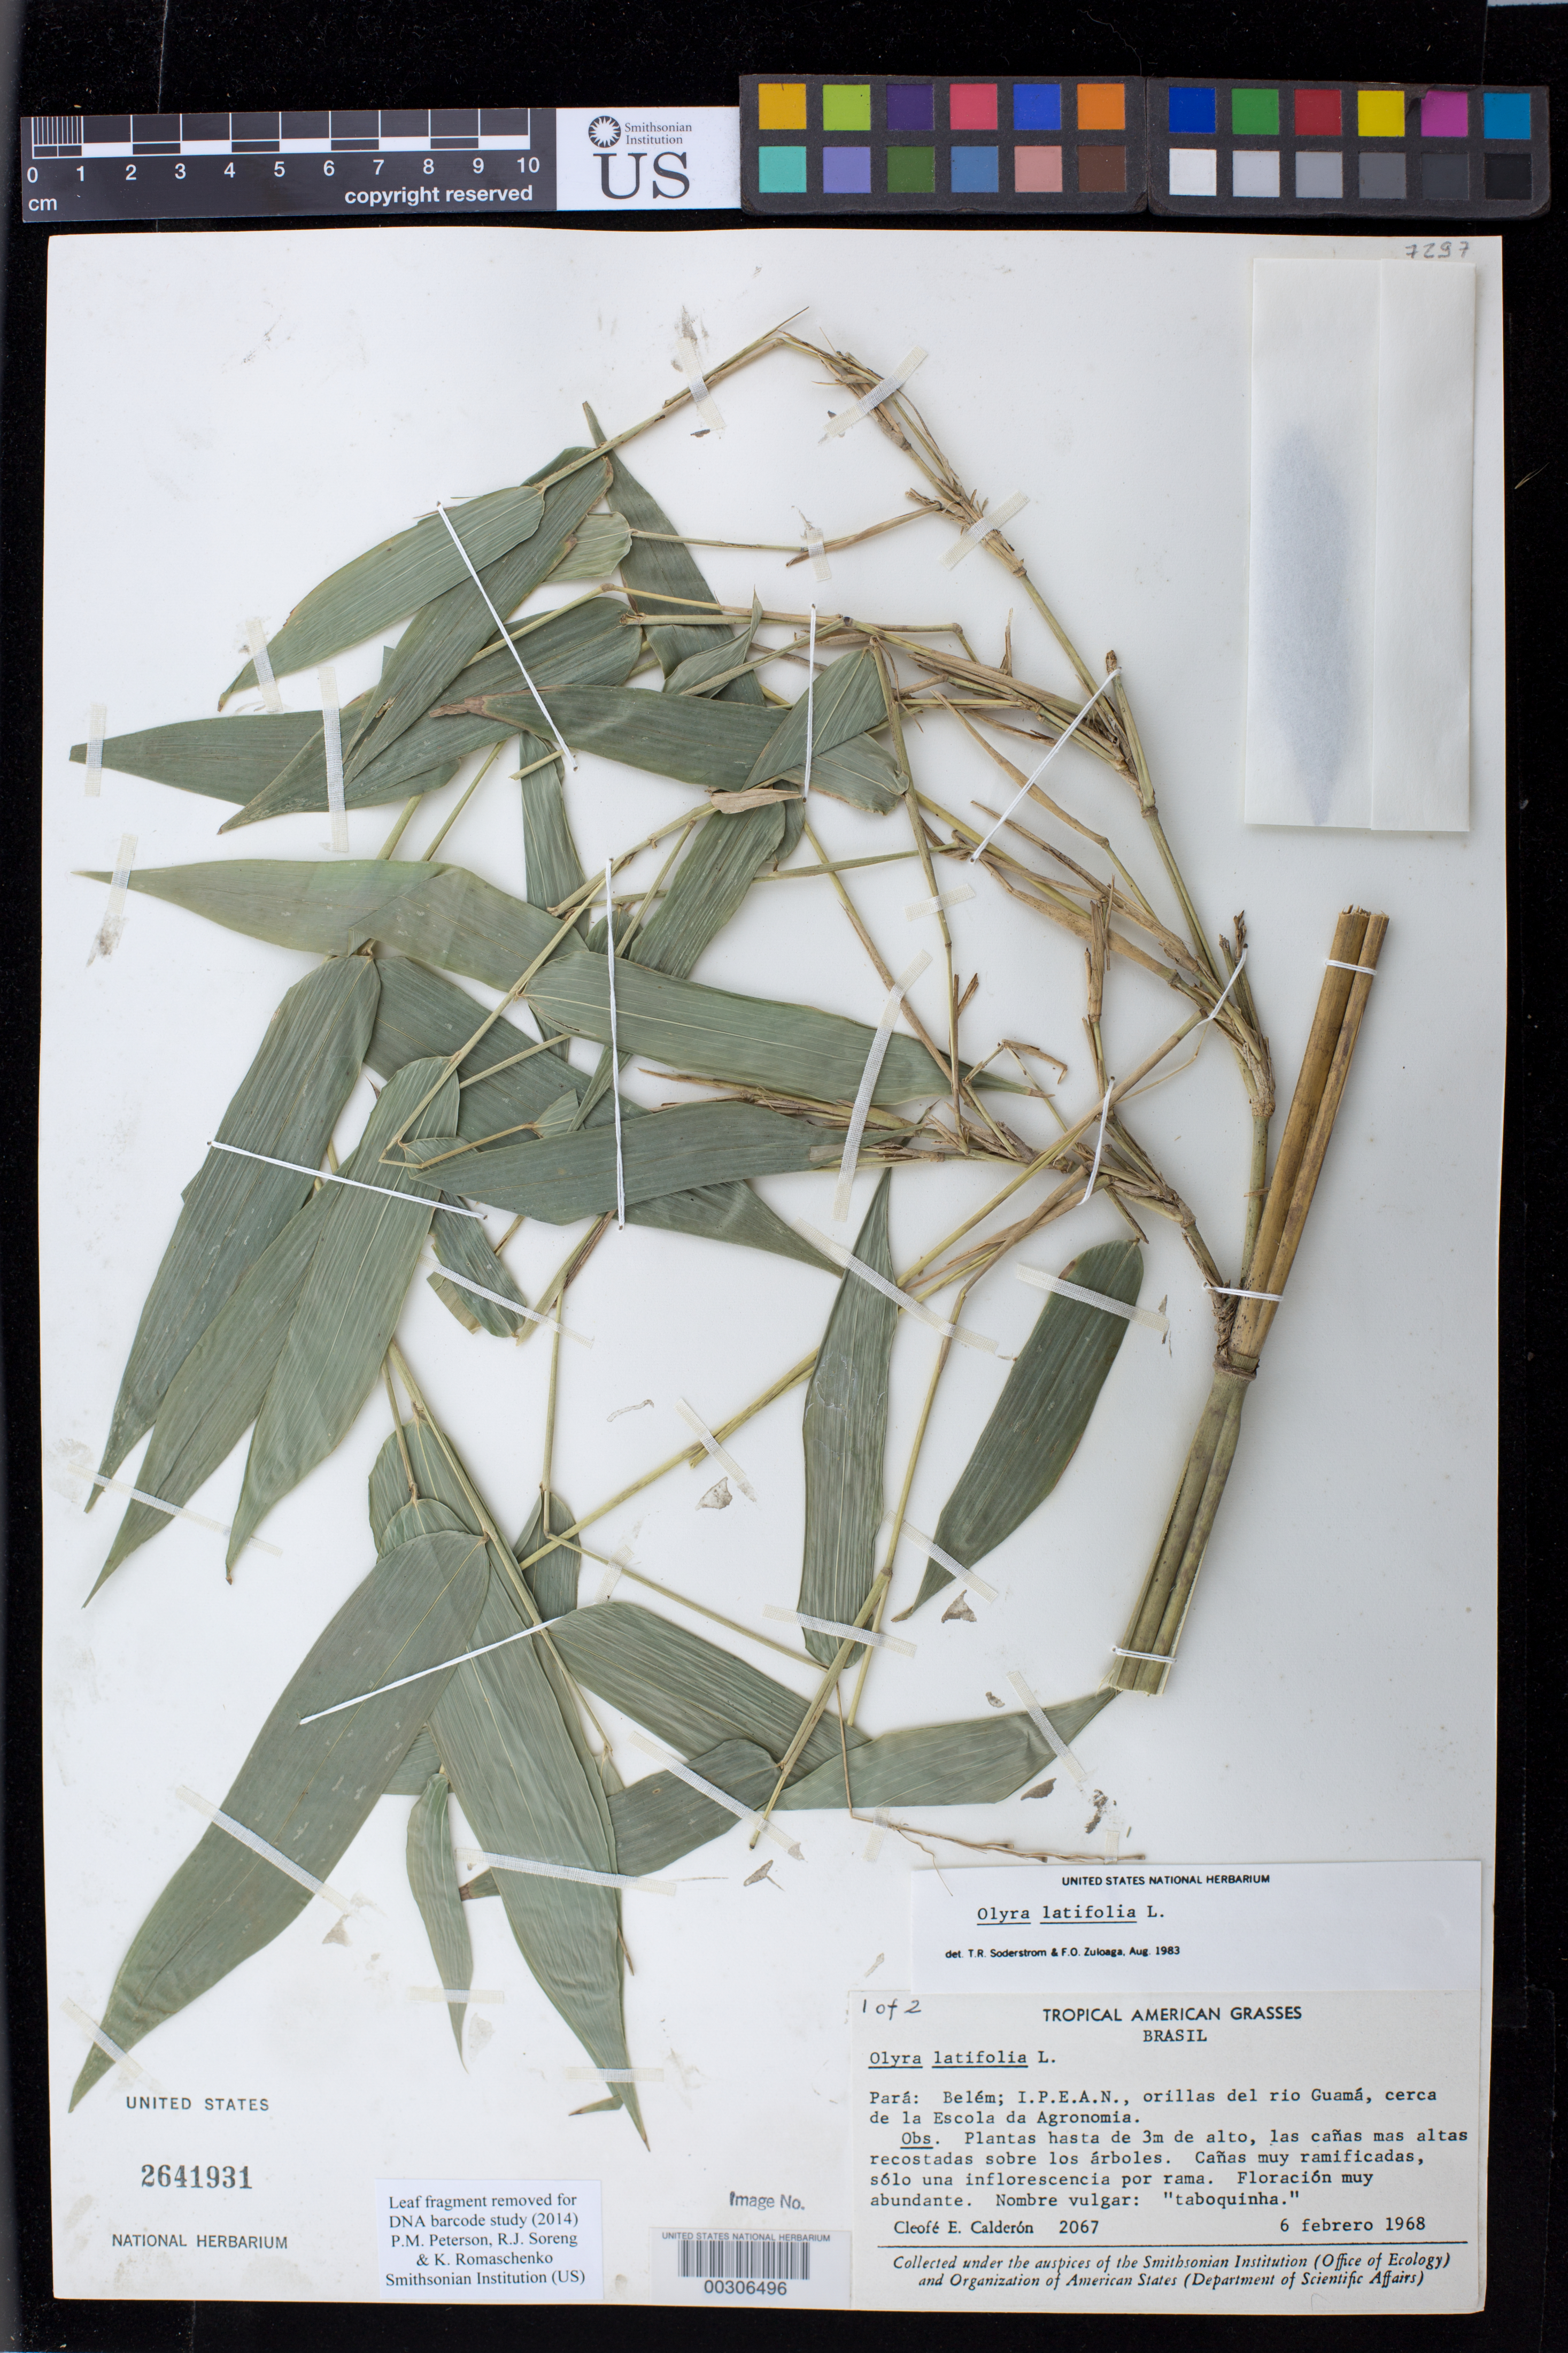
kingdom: Plantae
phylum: Tracheophyta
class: Liliopsida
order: Poales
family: Poaceae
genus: Olyra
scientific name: Olyra latifolia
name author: L.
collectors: C. E. Calderón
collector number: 2067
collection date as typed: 06 Feb 1968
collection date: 1968-02-06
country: Brazil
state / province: Pará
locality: Belem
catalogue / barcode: US 2641931